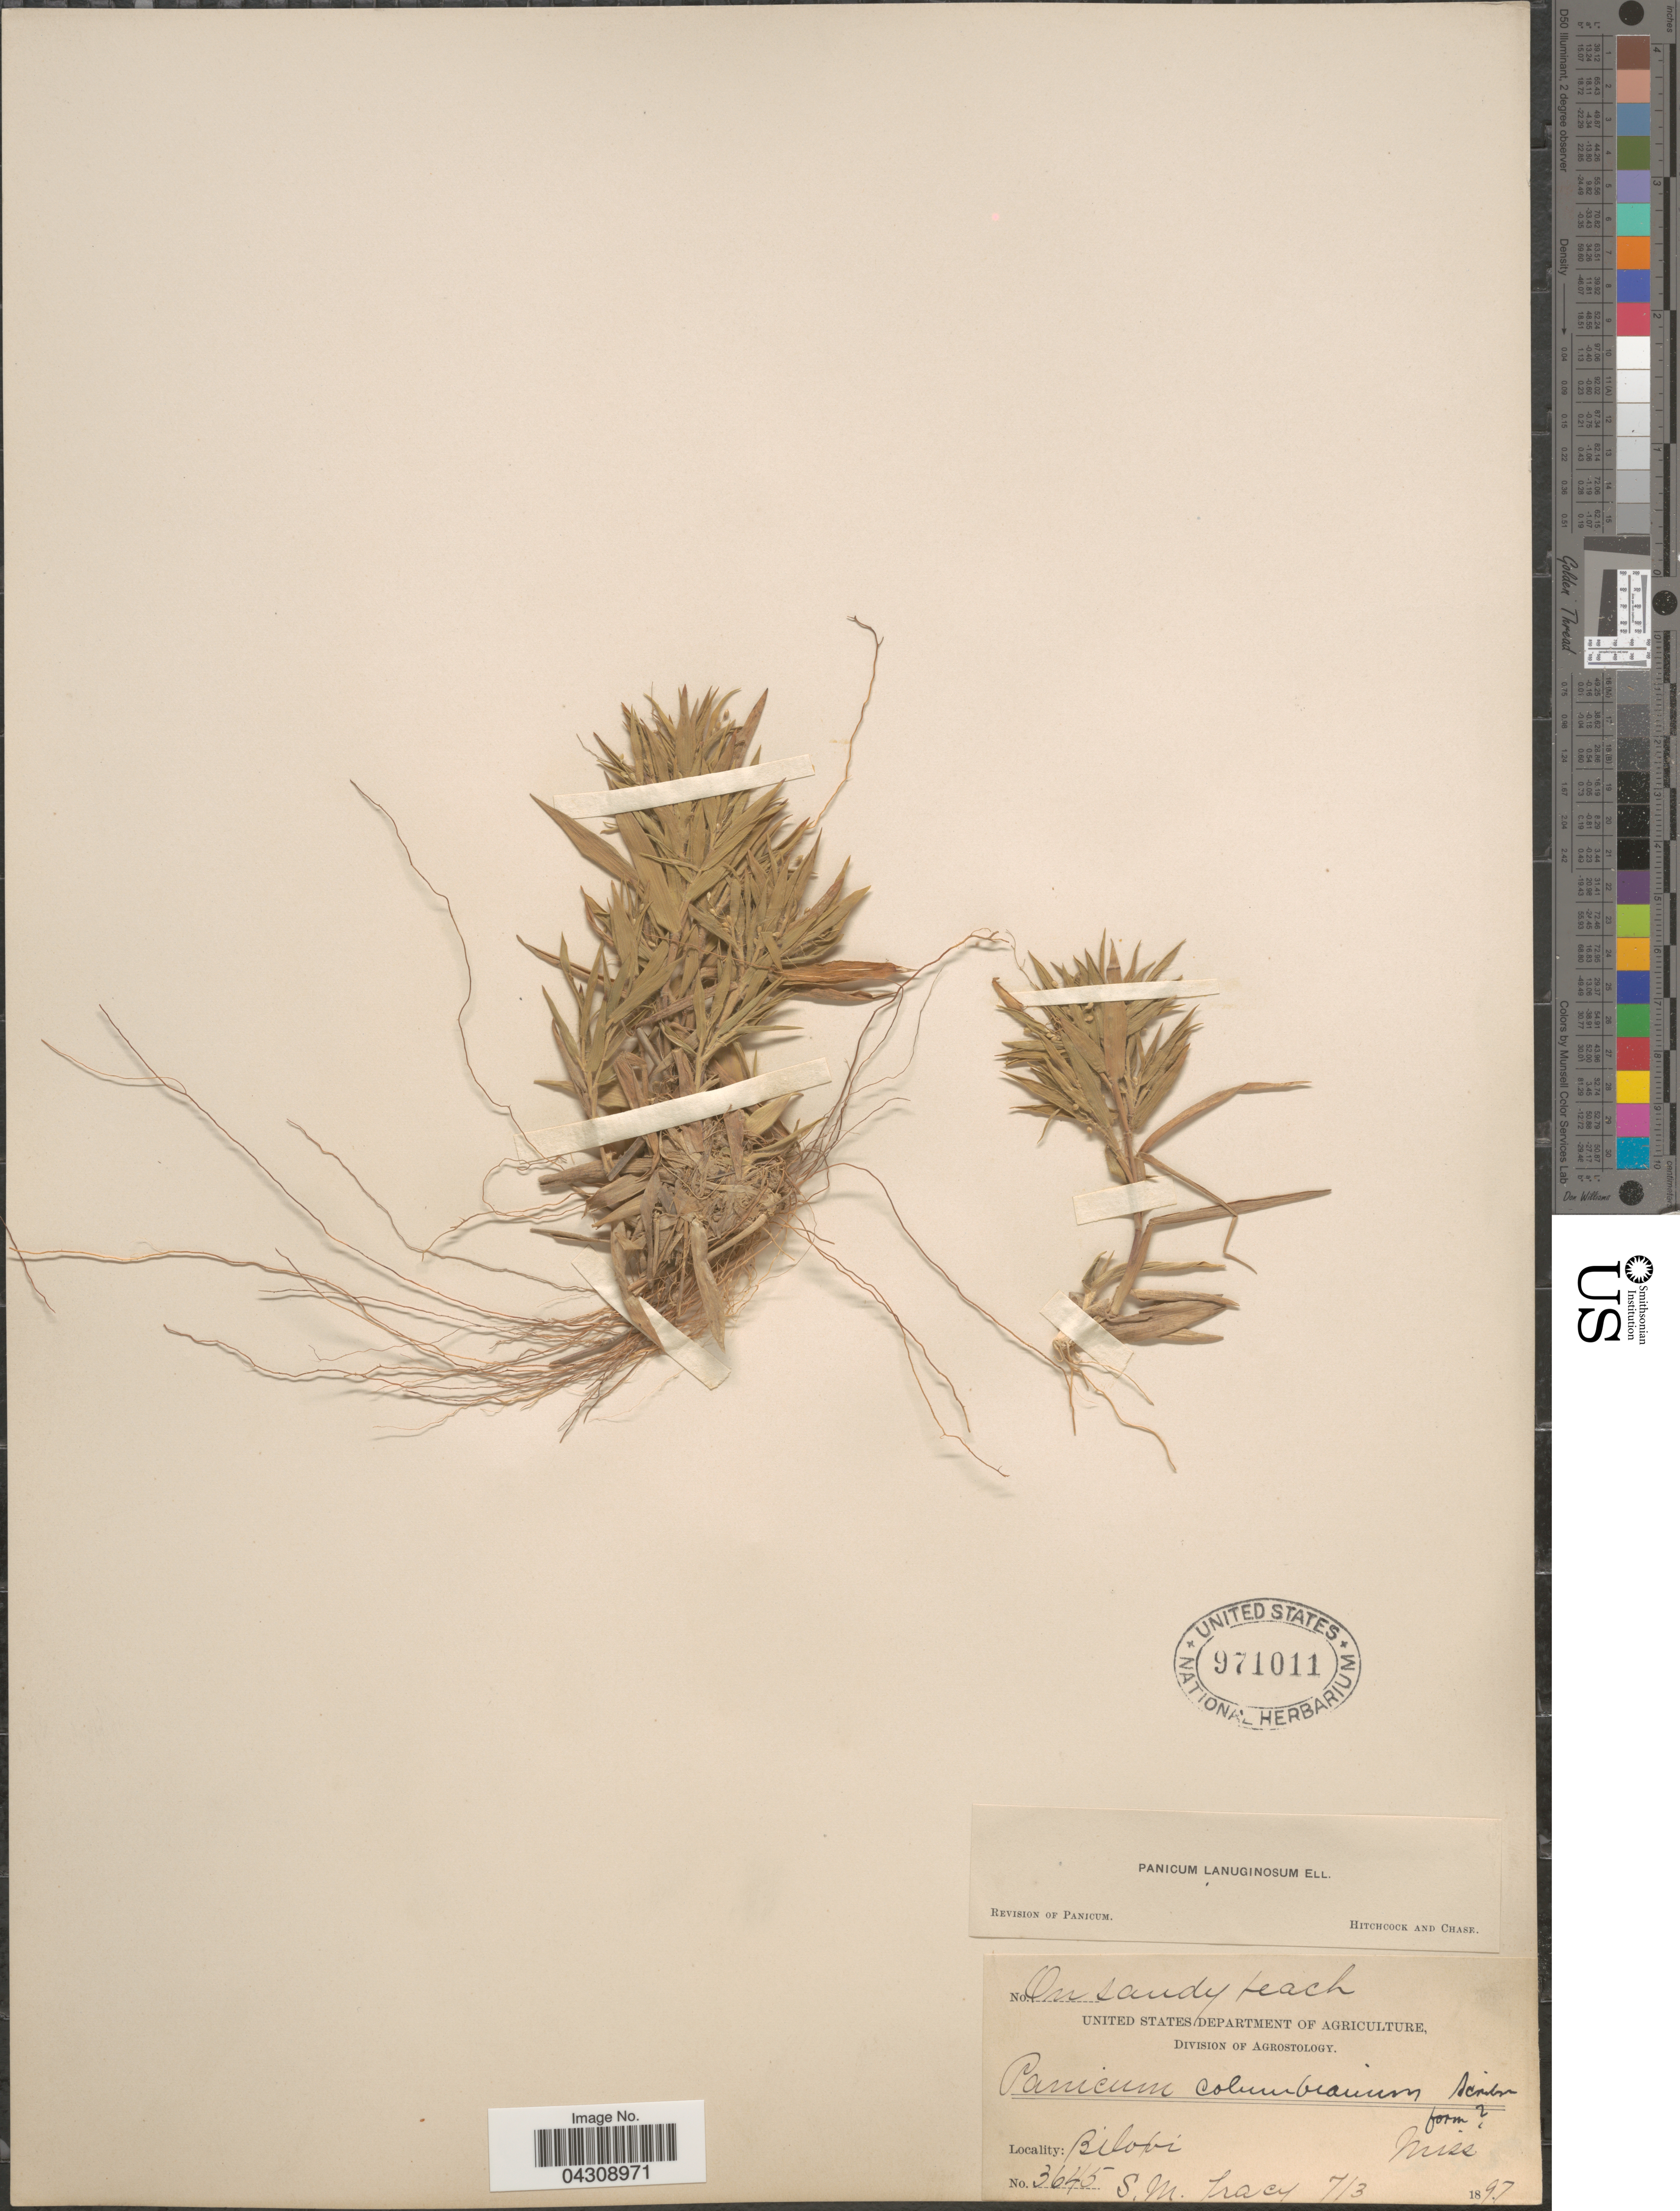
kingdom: Plantae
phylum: Tracheophyta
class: Liliopsida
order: Poales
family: Poaceae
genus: Dichanthelium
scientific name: Dichanthelium acuminatum var. acuminatum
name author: (Sw.) Gould & C.A. Clark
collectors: S. M. Tracy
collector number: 3645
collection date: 1897-07-03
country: United States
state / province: Mississippi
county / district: Harrison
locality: Biloxi.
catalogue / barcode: US 971011